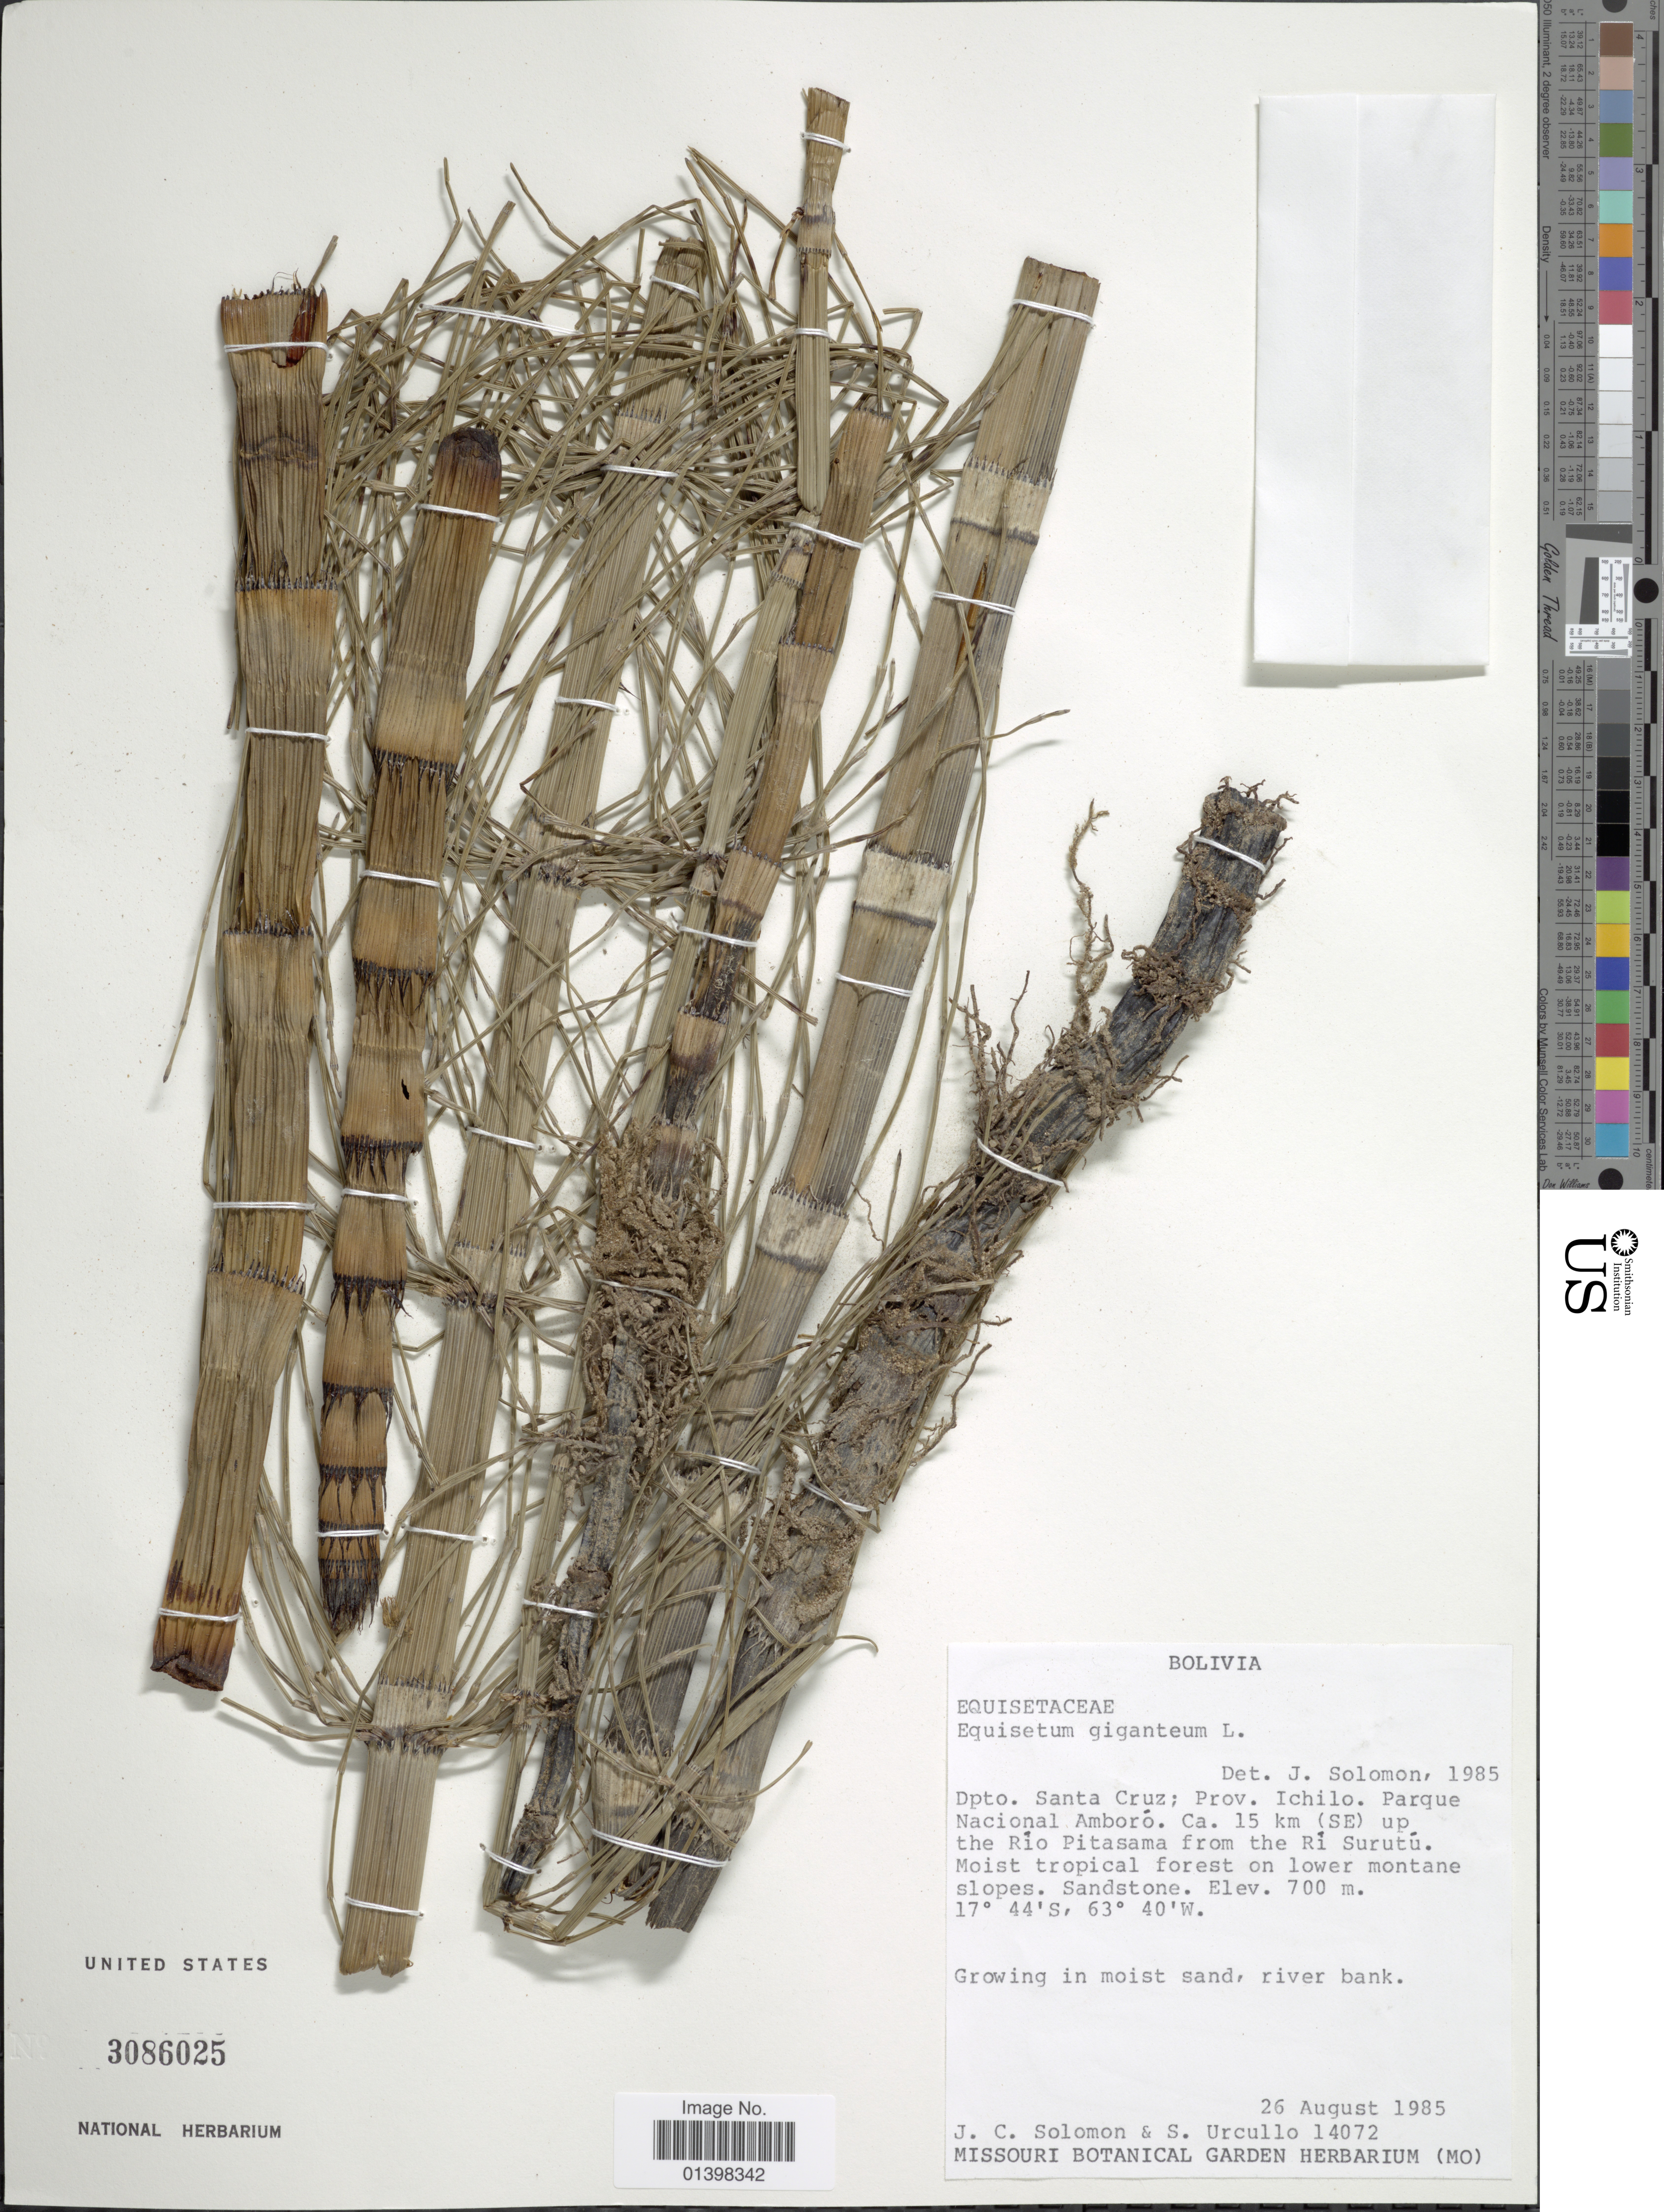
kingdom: Plantae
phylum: Tracheophyta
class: Polypodiopsida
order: Equisetales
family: Equisetaceae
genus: Equisetum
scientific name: Equisetum giganteum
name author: L.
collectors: J. C. Solomon & S. Urcullo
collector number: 14072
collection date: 1985-08-26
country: Bolivia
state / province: Santa Cruz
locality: Prov. Ichilo. parque Nacional Amboró. Ca 15 km (SE) up the Río Pitasama from the Rí Surutú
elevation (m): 700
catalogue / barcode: US 3086025